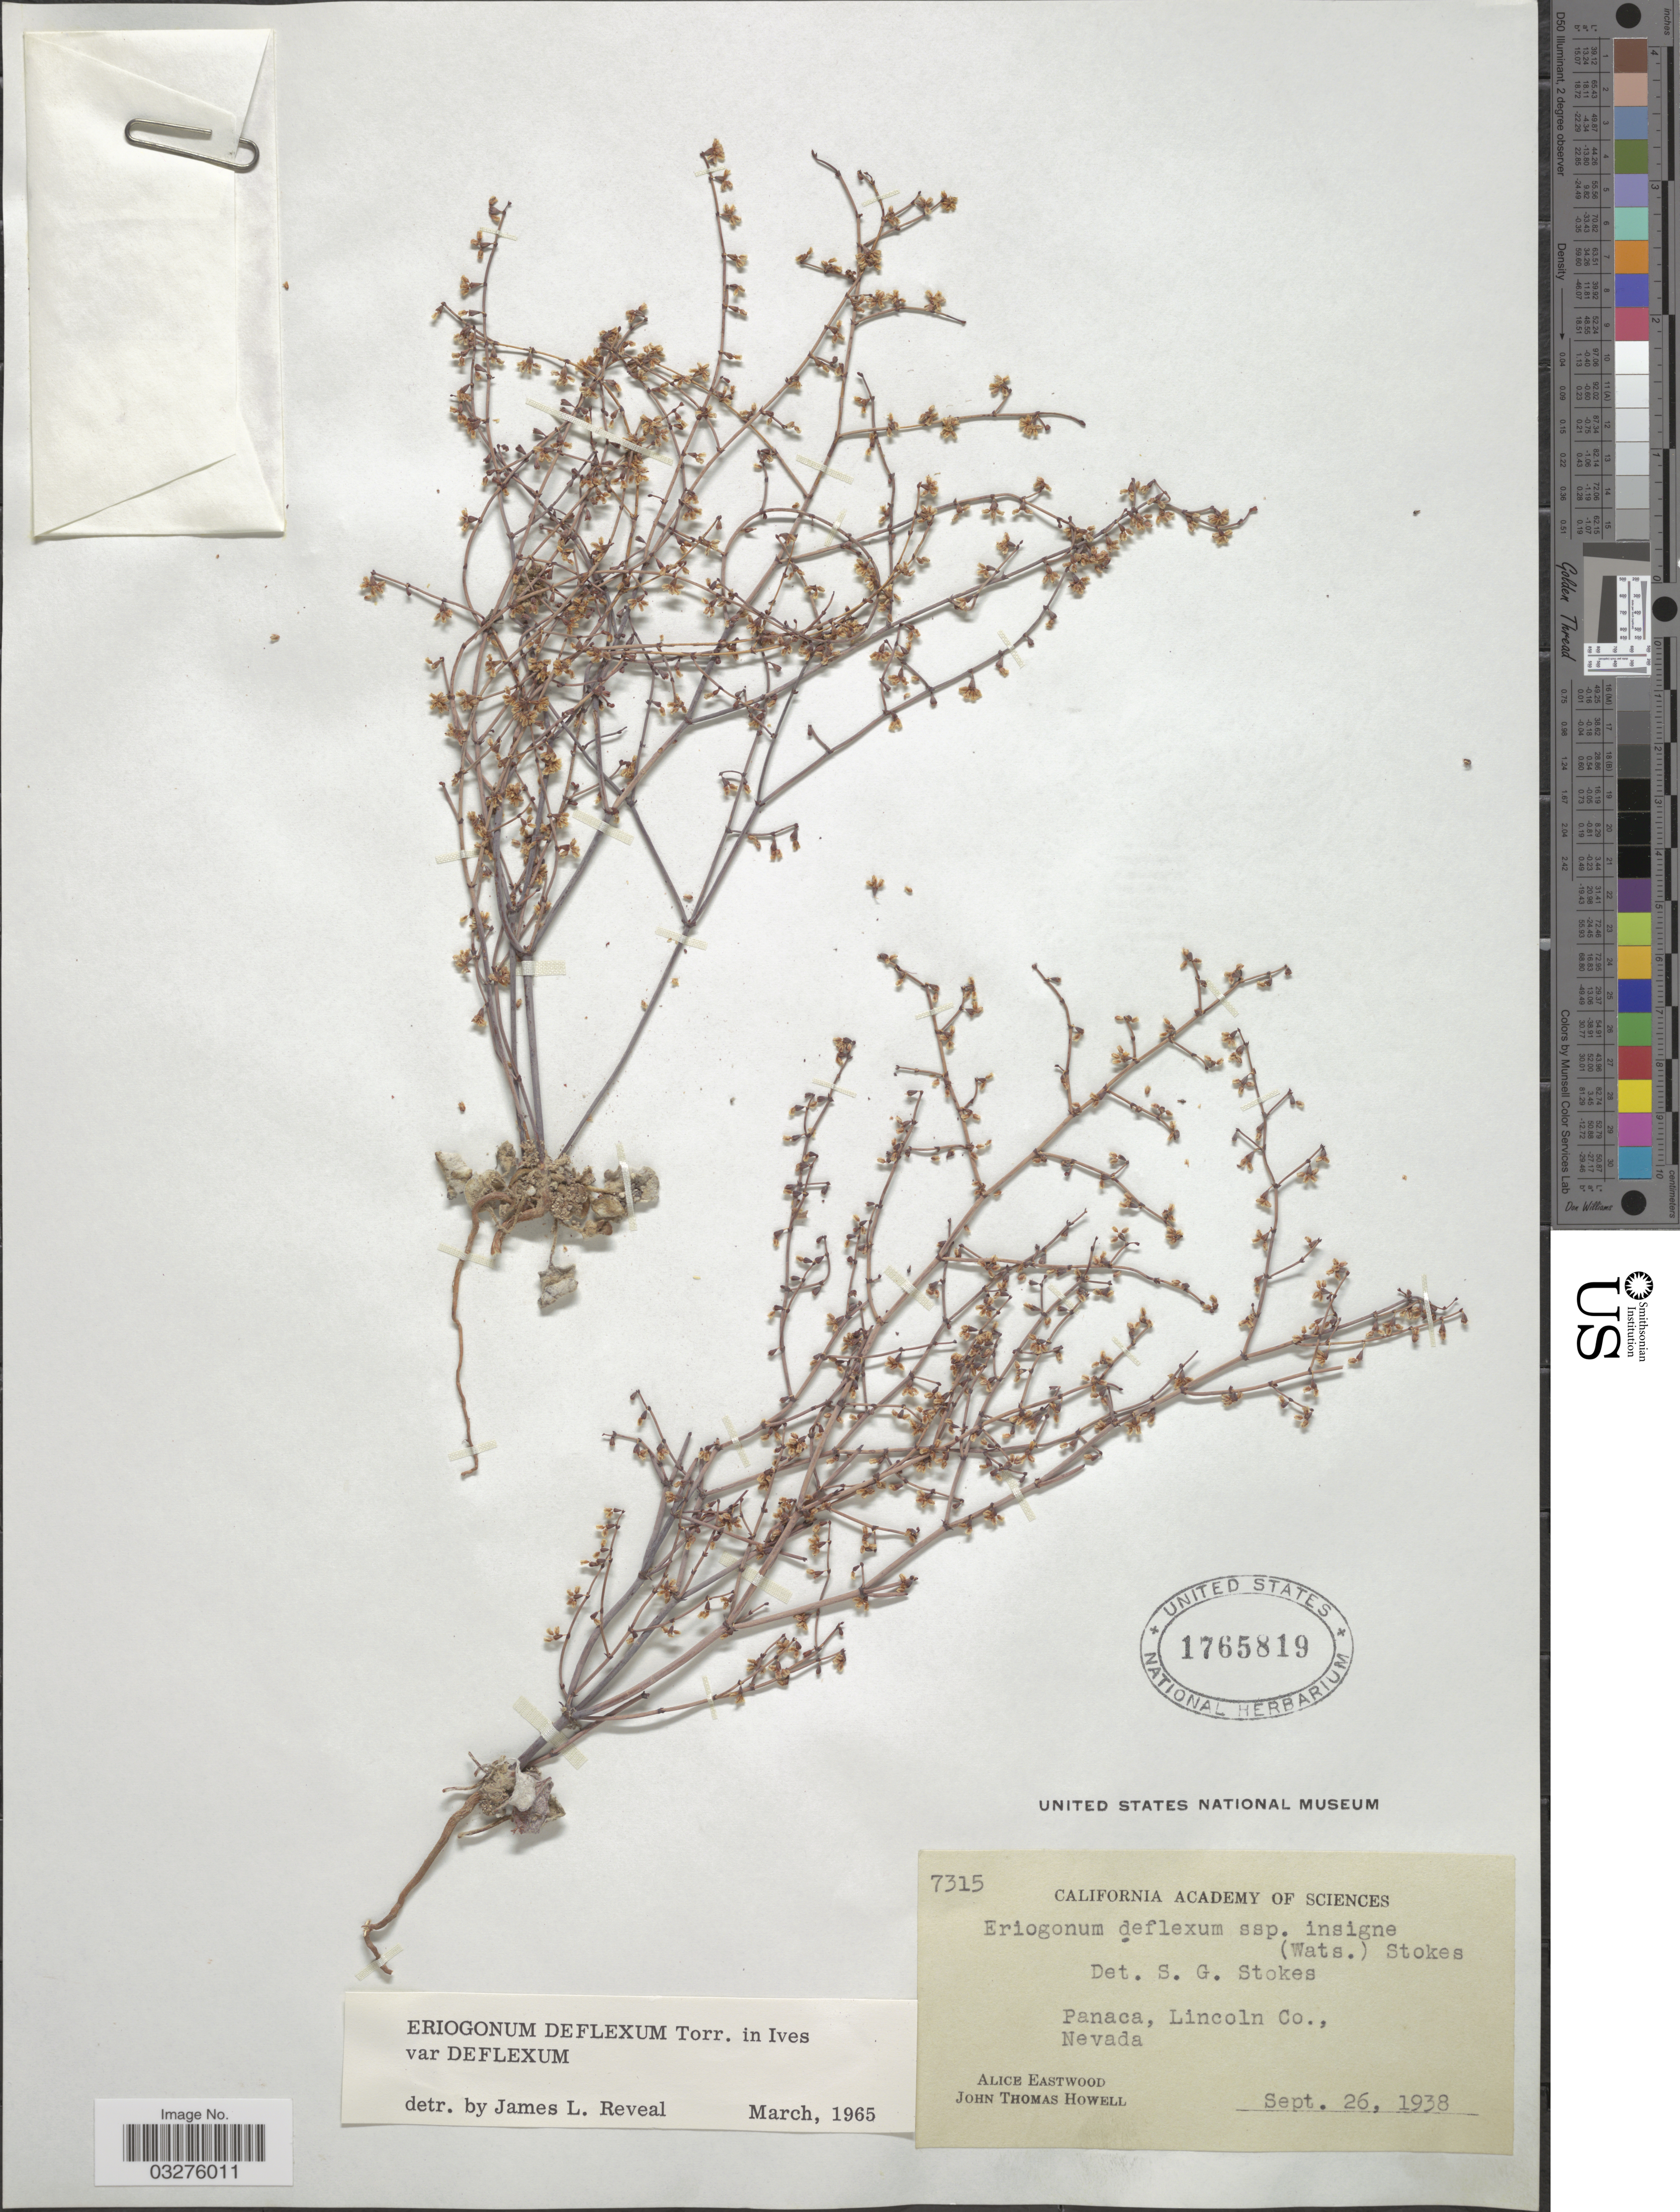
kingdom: Plantae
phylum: Tracheophyta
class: Magnoliopsida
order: Caryophyllales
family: Polygonaceae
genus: Eriogonum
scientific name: Eriogonum deflexum var. nevadense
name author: Reveal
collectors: A. Eastwood & J. T. Howell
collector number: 7315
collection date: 1938-09-26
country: United States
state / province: Nevada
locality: Panaca, Lincoln Co.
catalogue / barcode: US 1765819